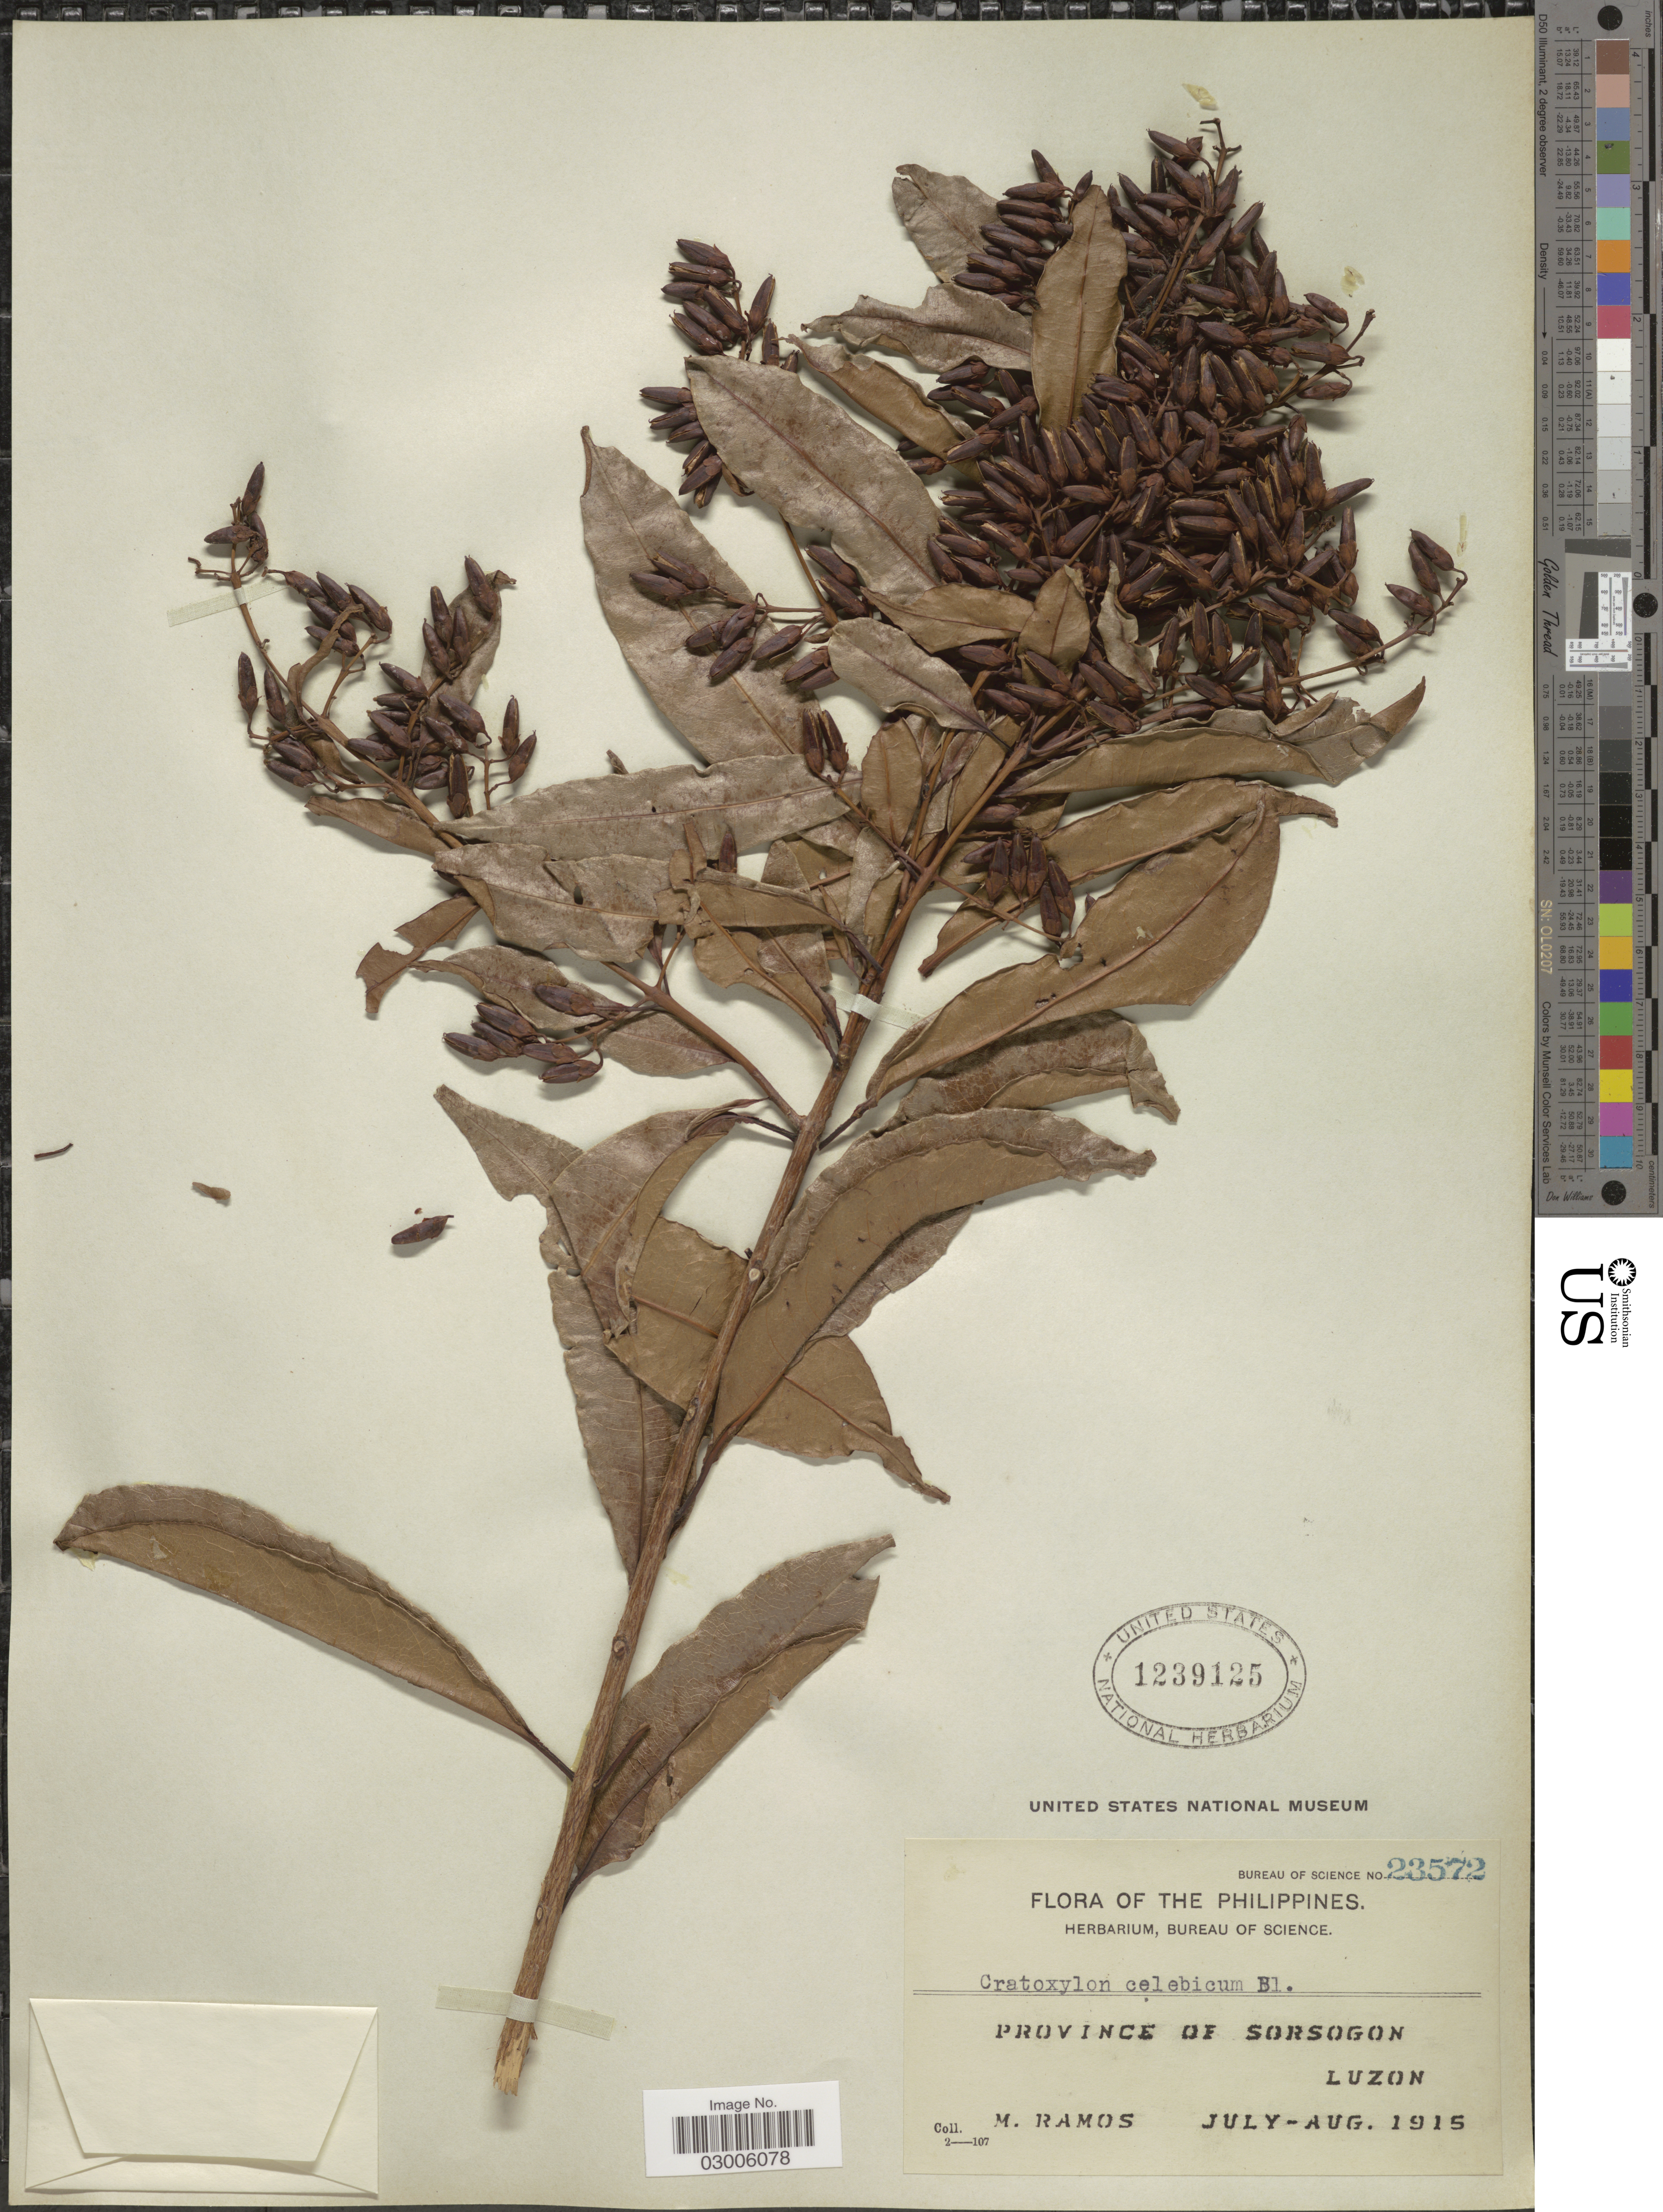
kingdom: Plantae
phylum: Tracheophyta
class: Magnoliopsida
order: Malpighiales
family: Hypericaceae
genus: Cratoxylum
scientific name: Cratoxylum celebicum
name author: Blume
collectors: M. Ramos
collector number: Bureau of Science 23572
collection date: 1915-07/1915-08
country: Philippines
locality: Province of Sorsogon. Luzon.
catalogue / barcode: US 1239125